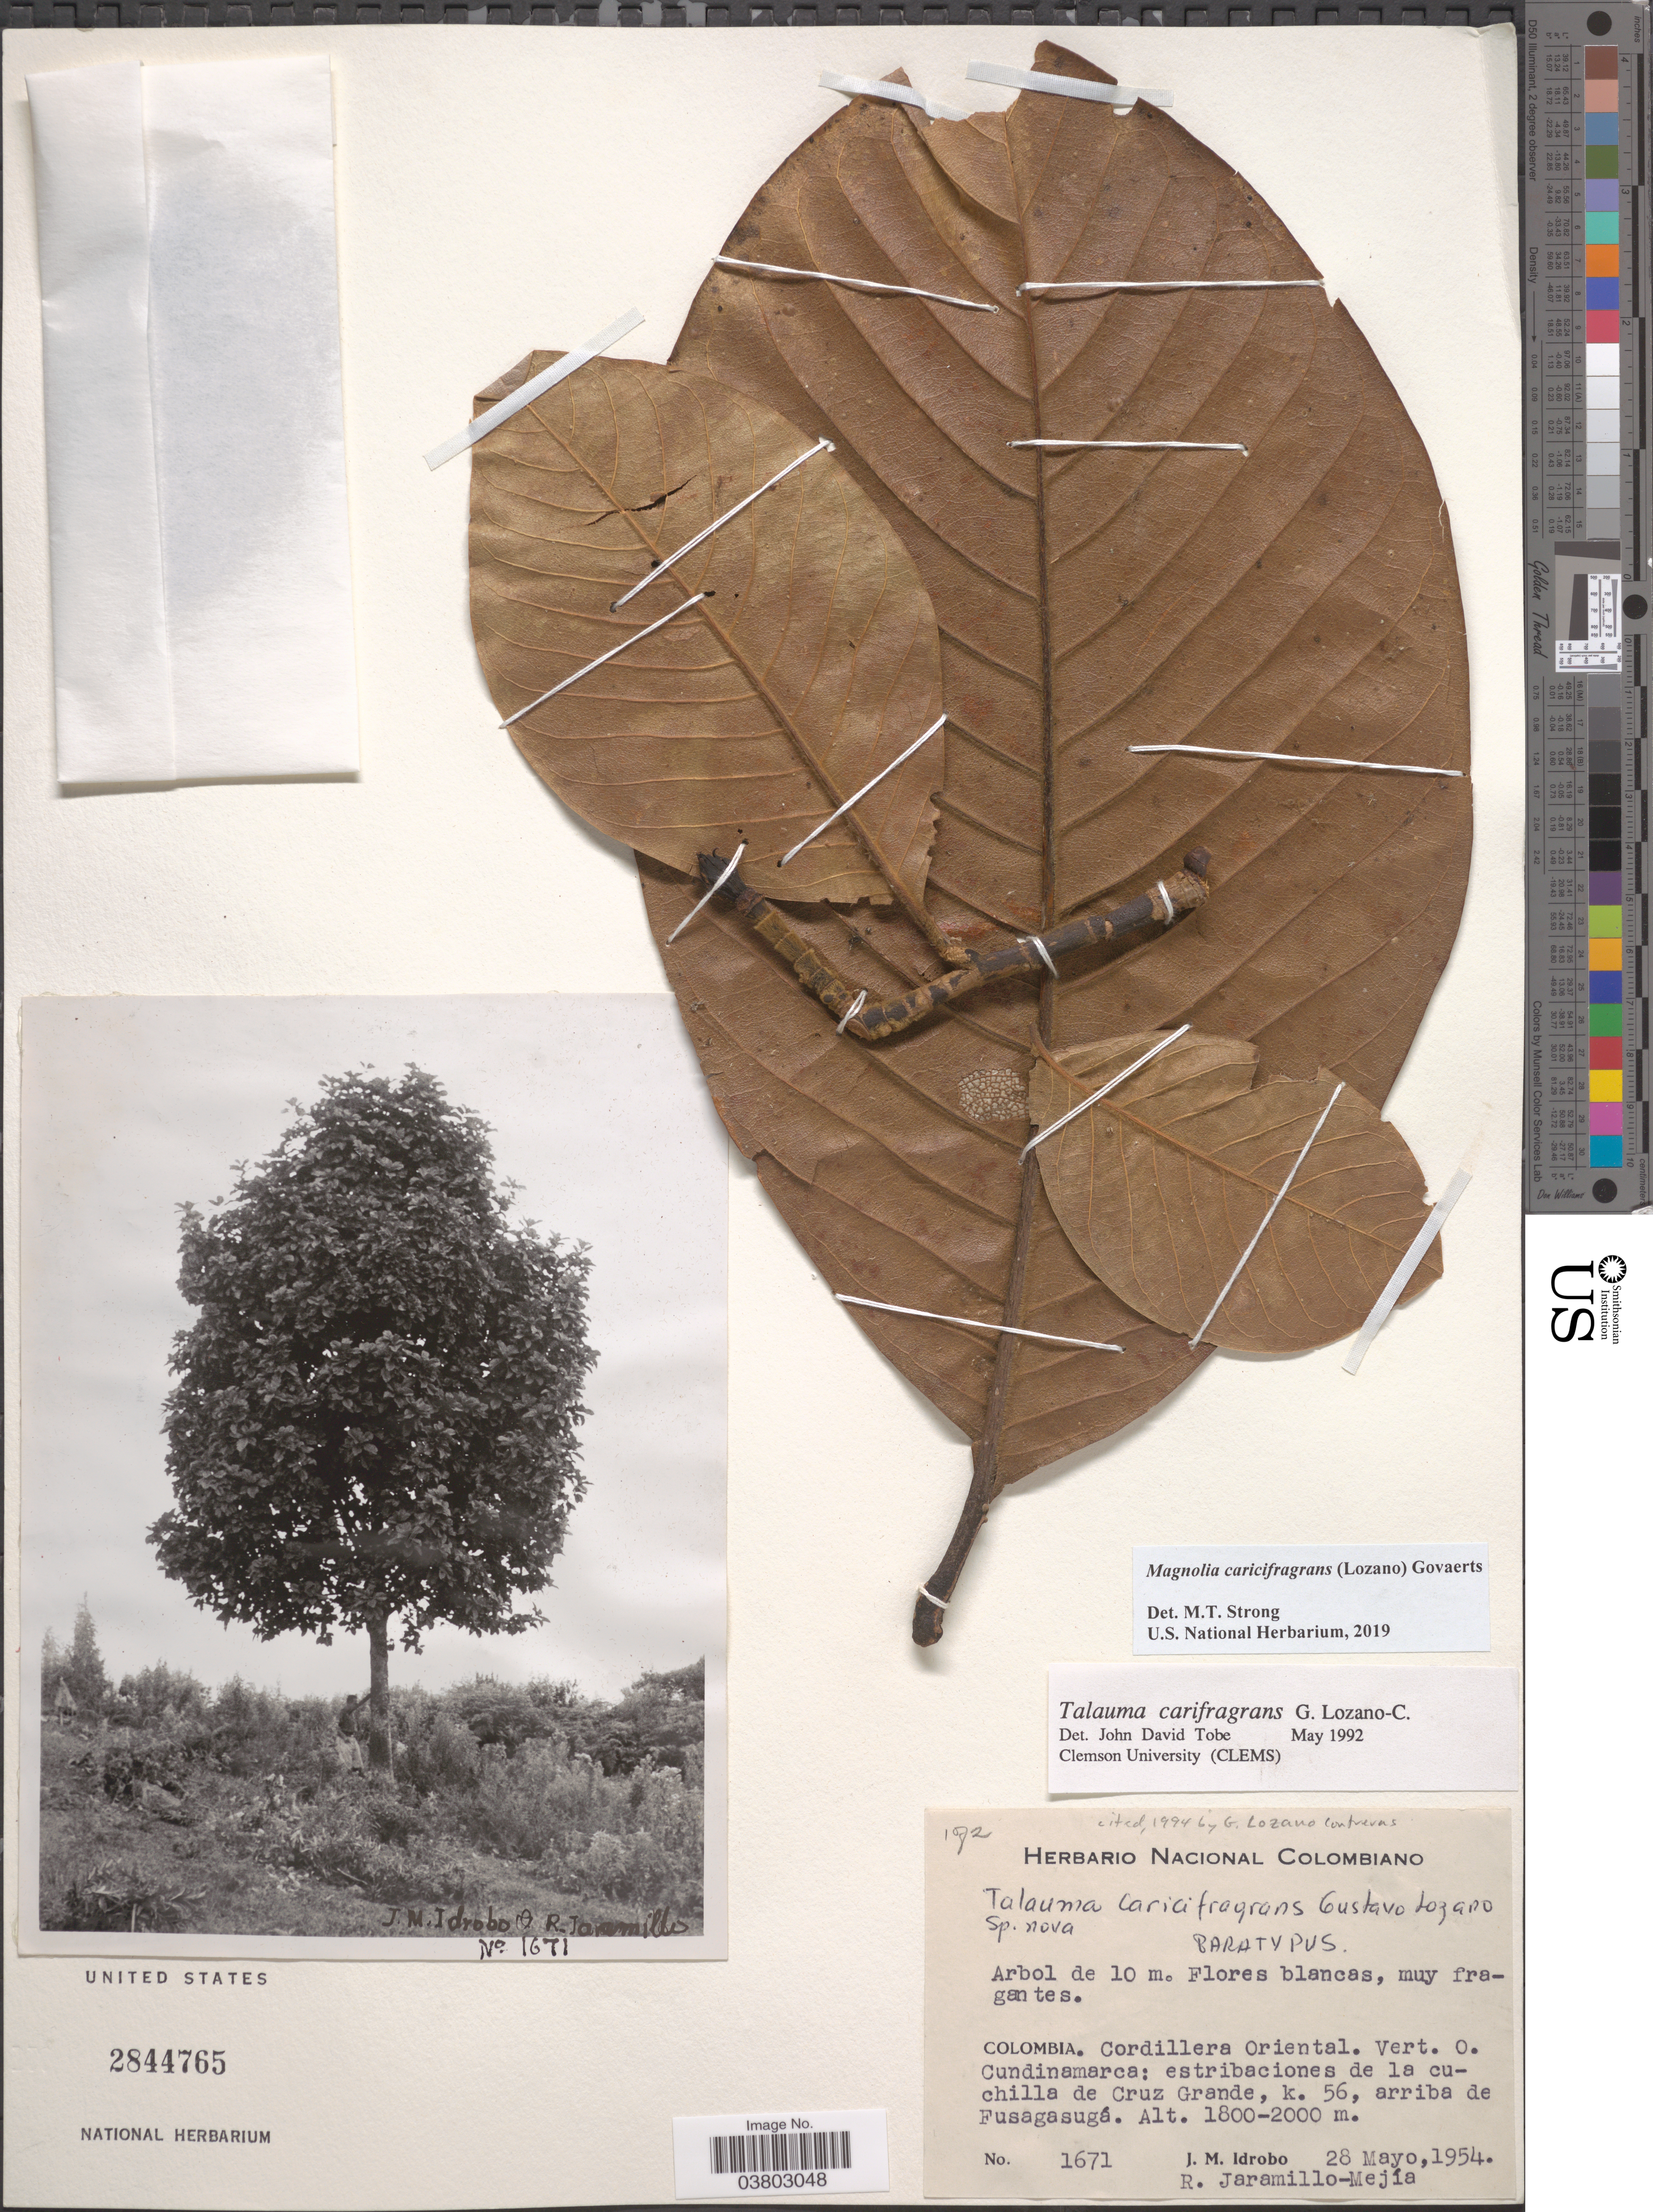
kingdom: Plantae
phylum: Tracheophyta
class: Magnoliopsida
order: Magnoliales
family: Magnoliaceae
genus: Magnolia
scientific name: Magnolia caricifragrans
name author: (Lozano) Govaerts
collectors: J. M. Idrobo & R. Jaramillo M.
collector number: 1671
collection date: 1954-05-28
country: Colombia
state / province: Cundinamarca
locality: Cordillera Oriental. Vert. O. Cundinamarca: estribaciones de la cuchilla de Cruz Grande, k. 56, arriba de Fusagasugá.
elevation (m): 1800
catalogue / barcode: US 2844765